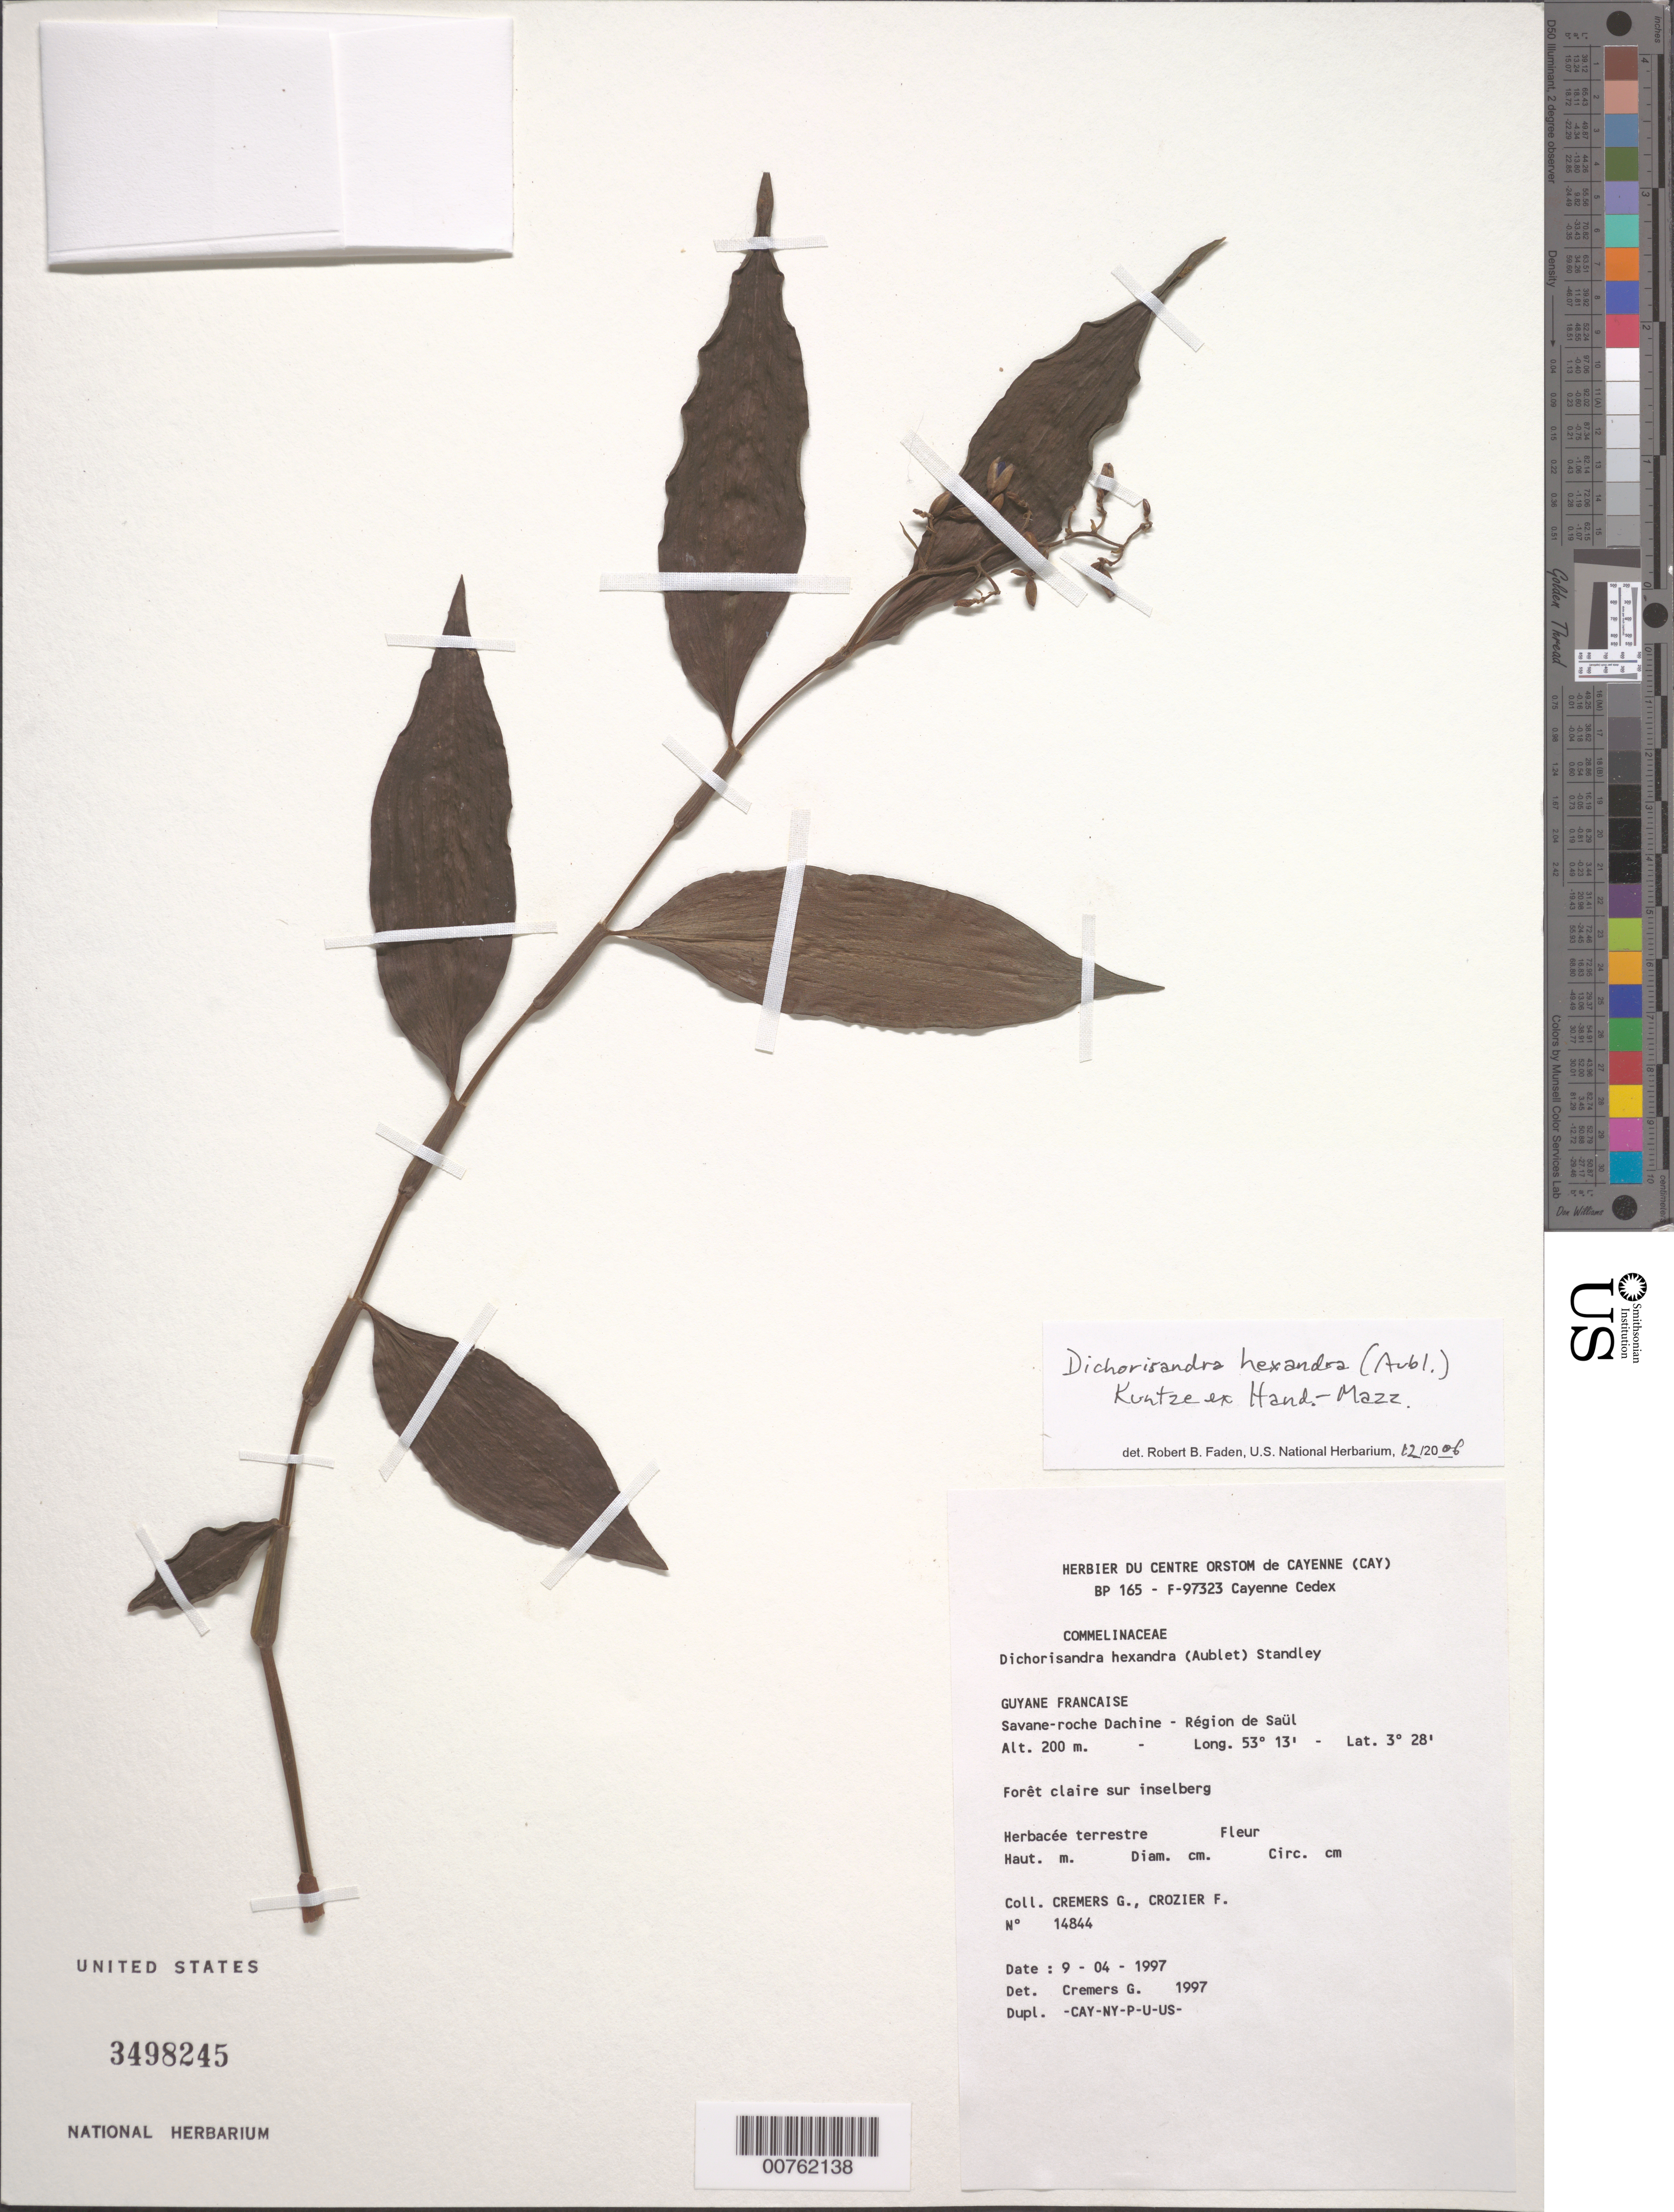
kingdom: Plantae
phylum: Tracheophyta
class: Liliopsida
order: Commelinales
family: Commelinaceae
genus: Dichorisandra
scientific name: Dichorisandra hexandra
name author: (Aubl.) Standl.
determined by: Faden, Robert B., (US), Smithsonian Institution - National Museum of Natural History (UNITED STATES)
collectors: G. Cremers & F. Crozier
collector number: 14844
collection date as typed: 9 Apr 1997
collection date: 1997-04-09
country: French Guiana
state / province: Saint-Laurent-du-Maroni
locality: Region de Saul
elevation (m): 200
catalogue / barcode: US 3498245